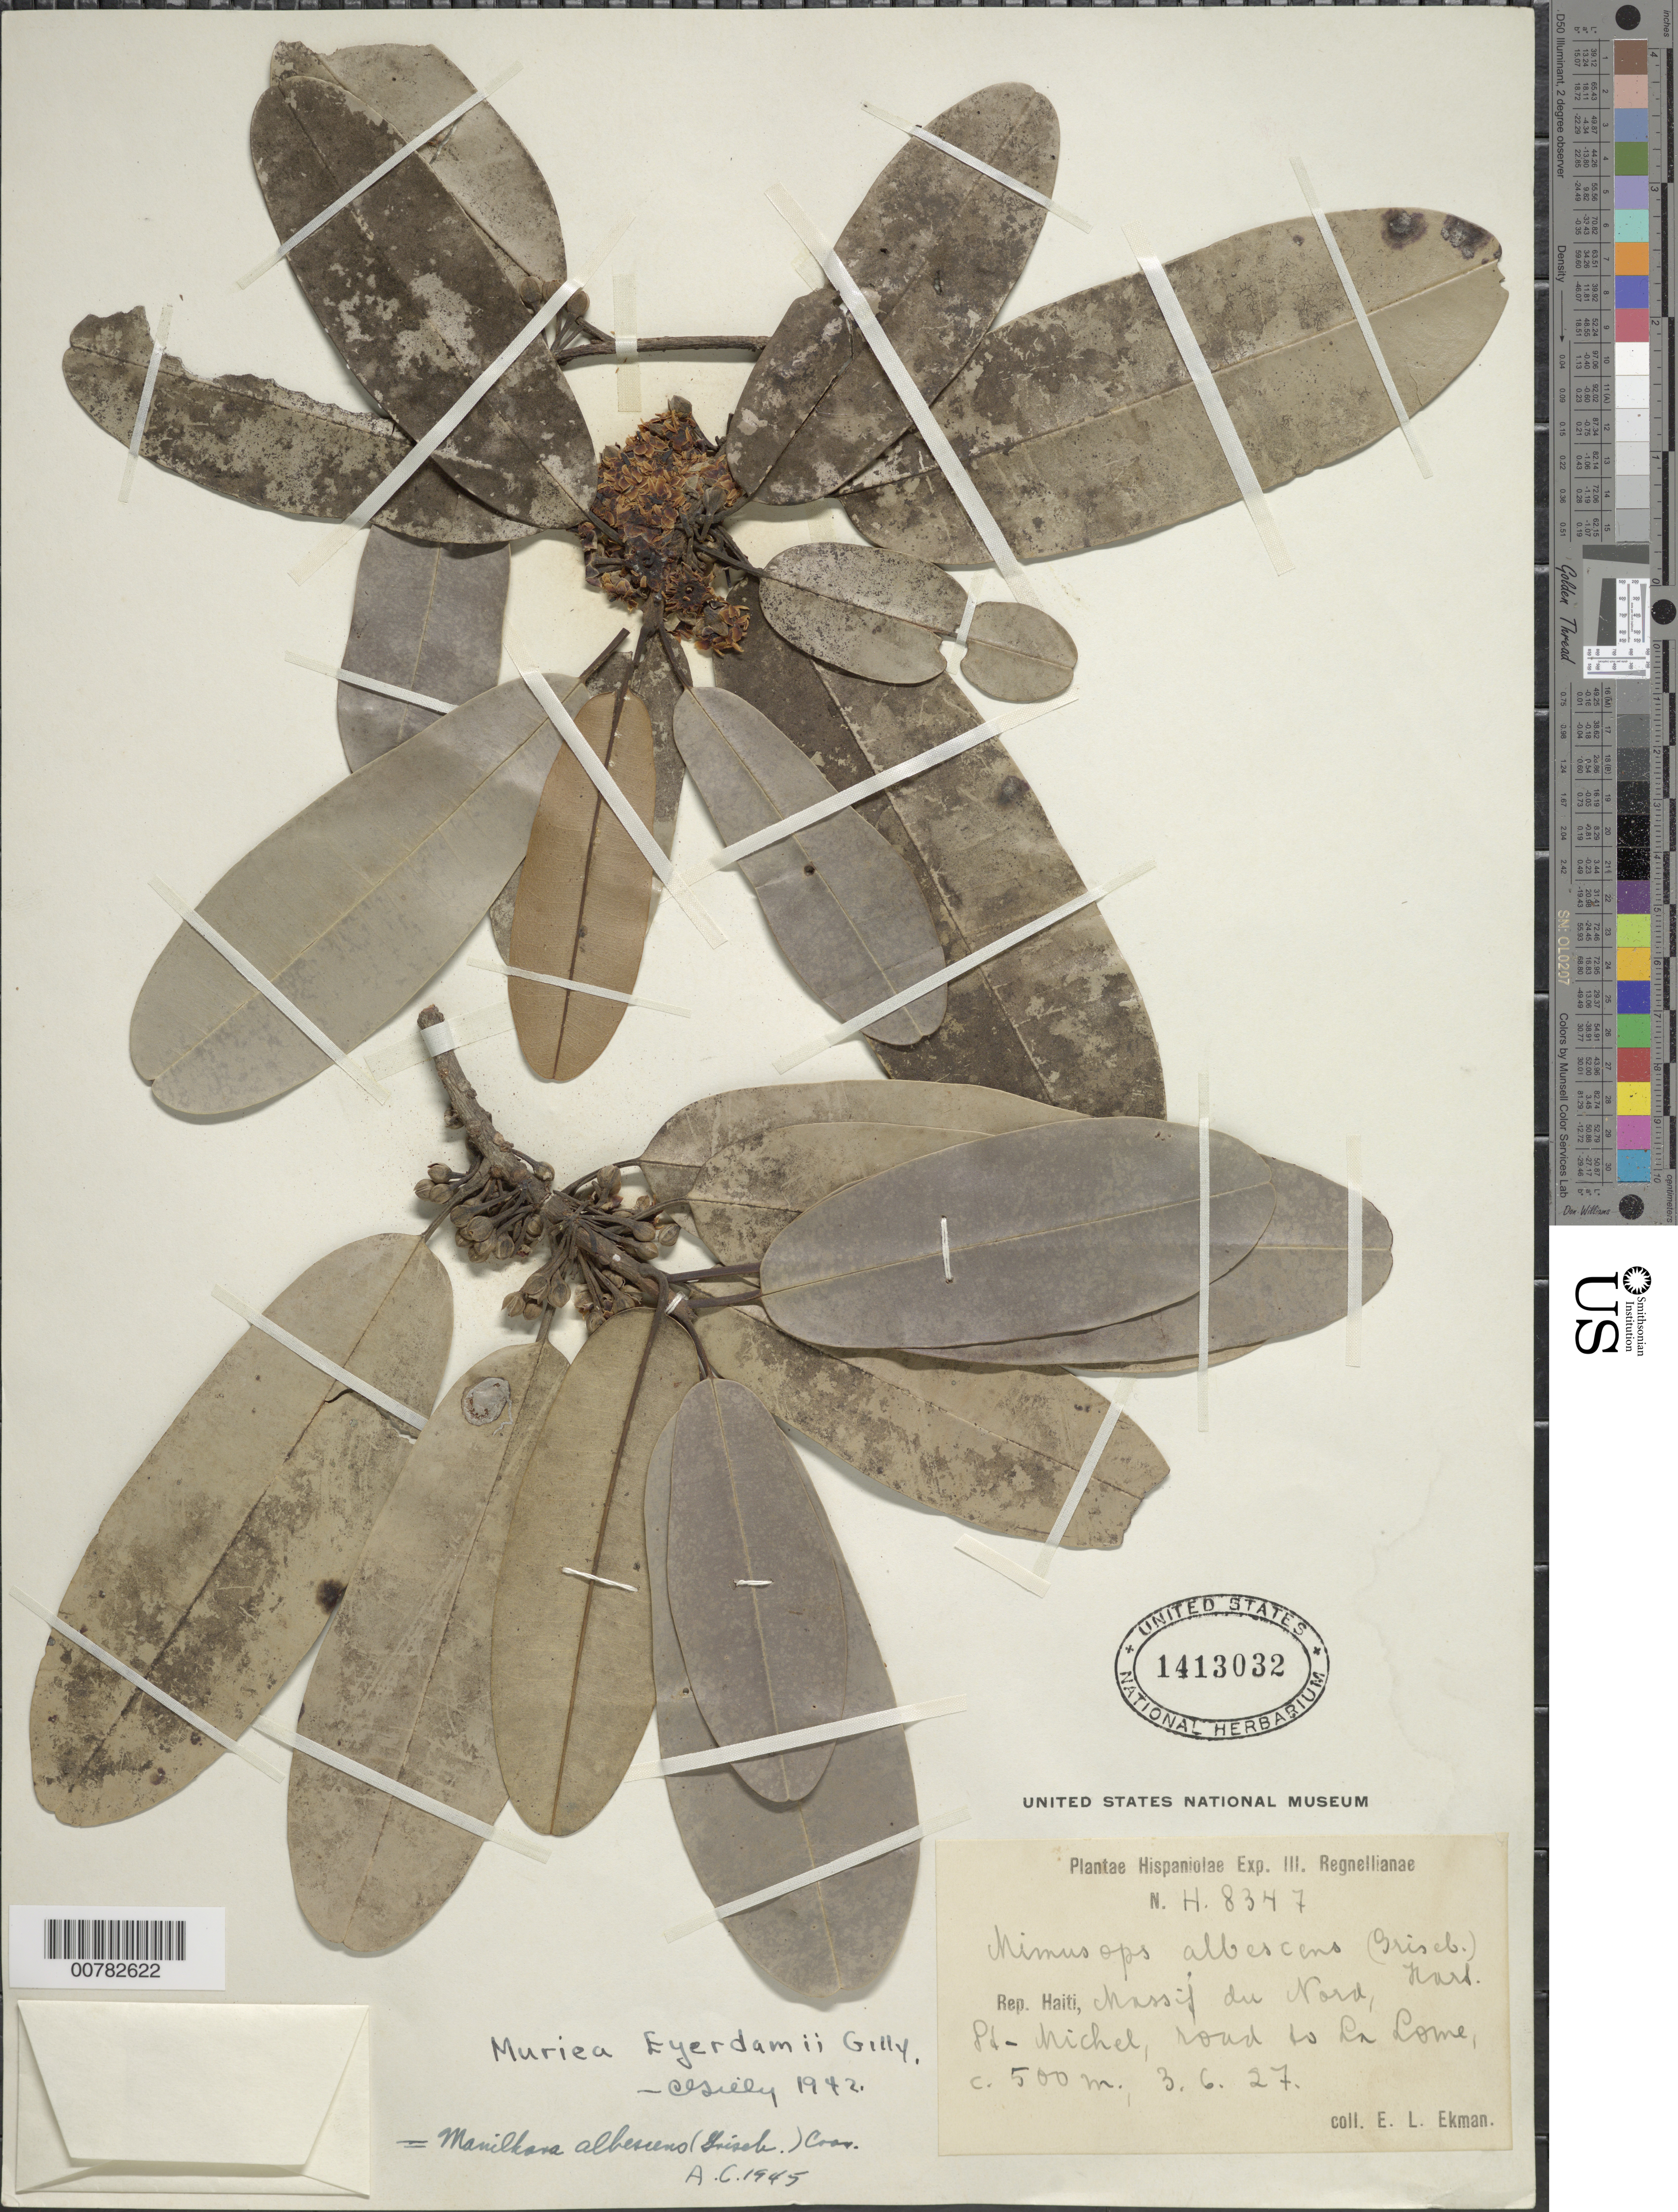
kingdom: Plantae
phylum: Tracheophyta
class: Magnoliopsida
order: Ericales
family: Sapotaceae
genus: Manilkara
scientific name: Manilkara valenzuelana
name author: (A. Rich.) T.D. Penn.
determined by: Cronquist, A. J.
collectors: E. L. Ekman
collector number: H 8347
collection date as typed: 03 Jun 1927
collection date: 1927-06-03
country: Haiti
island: Hispaniola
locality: Massif du Nord, Pt. Michel, road to La Lome.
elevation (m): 500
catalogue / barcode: US 1413032